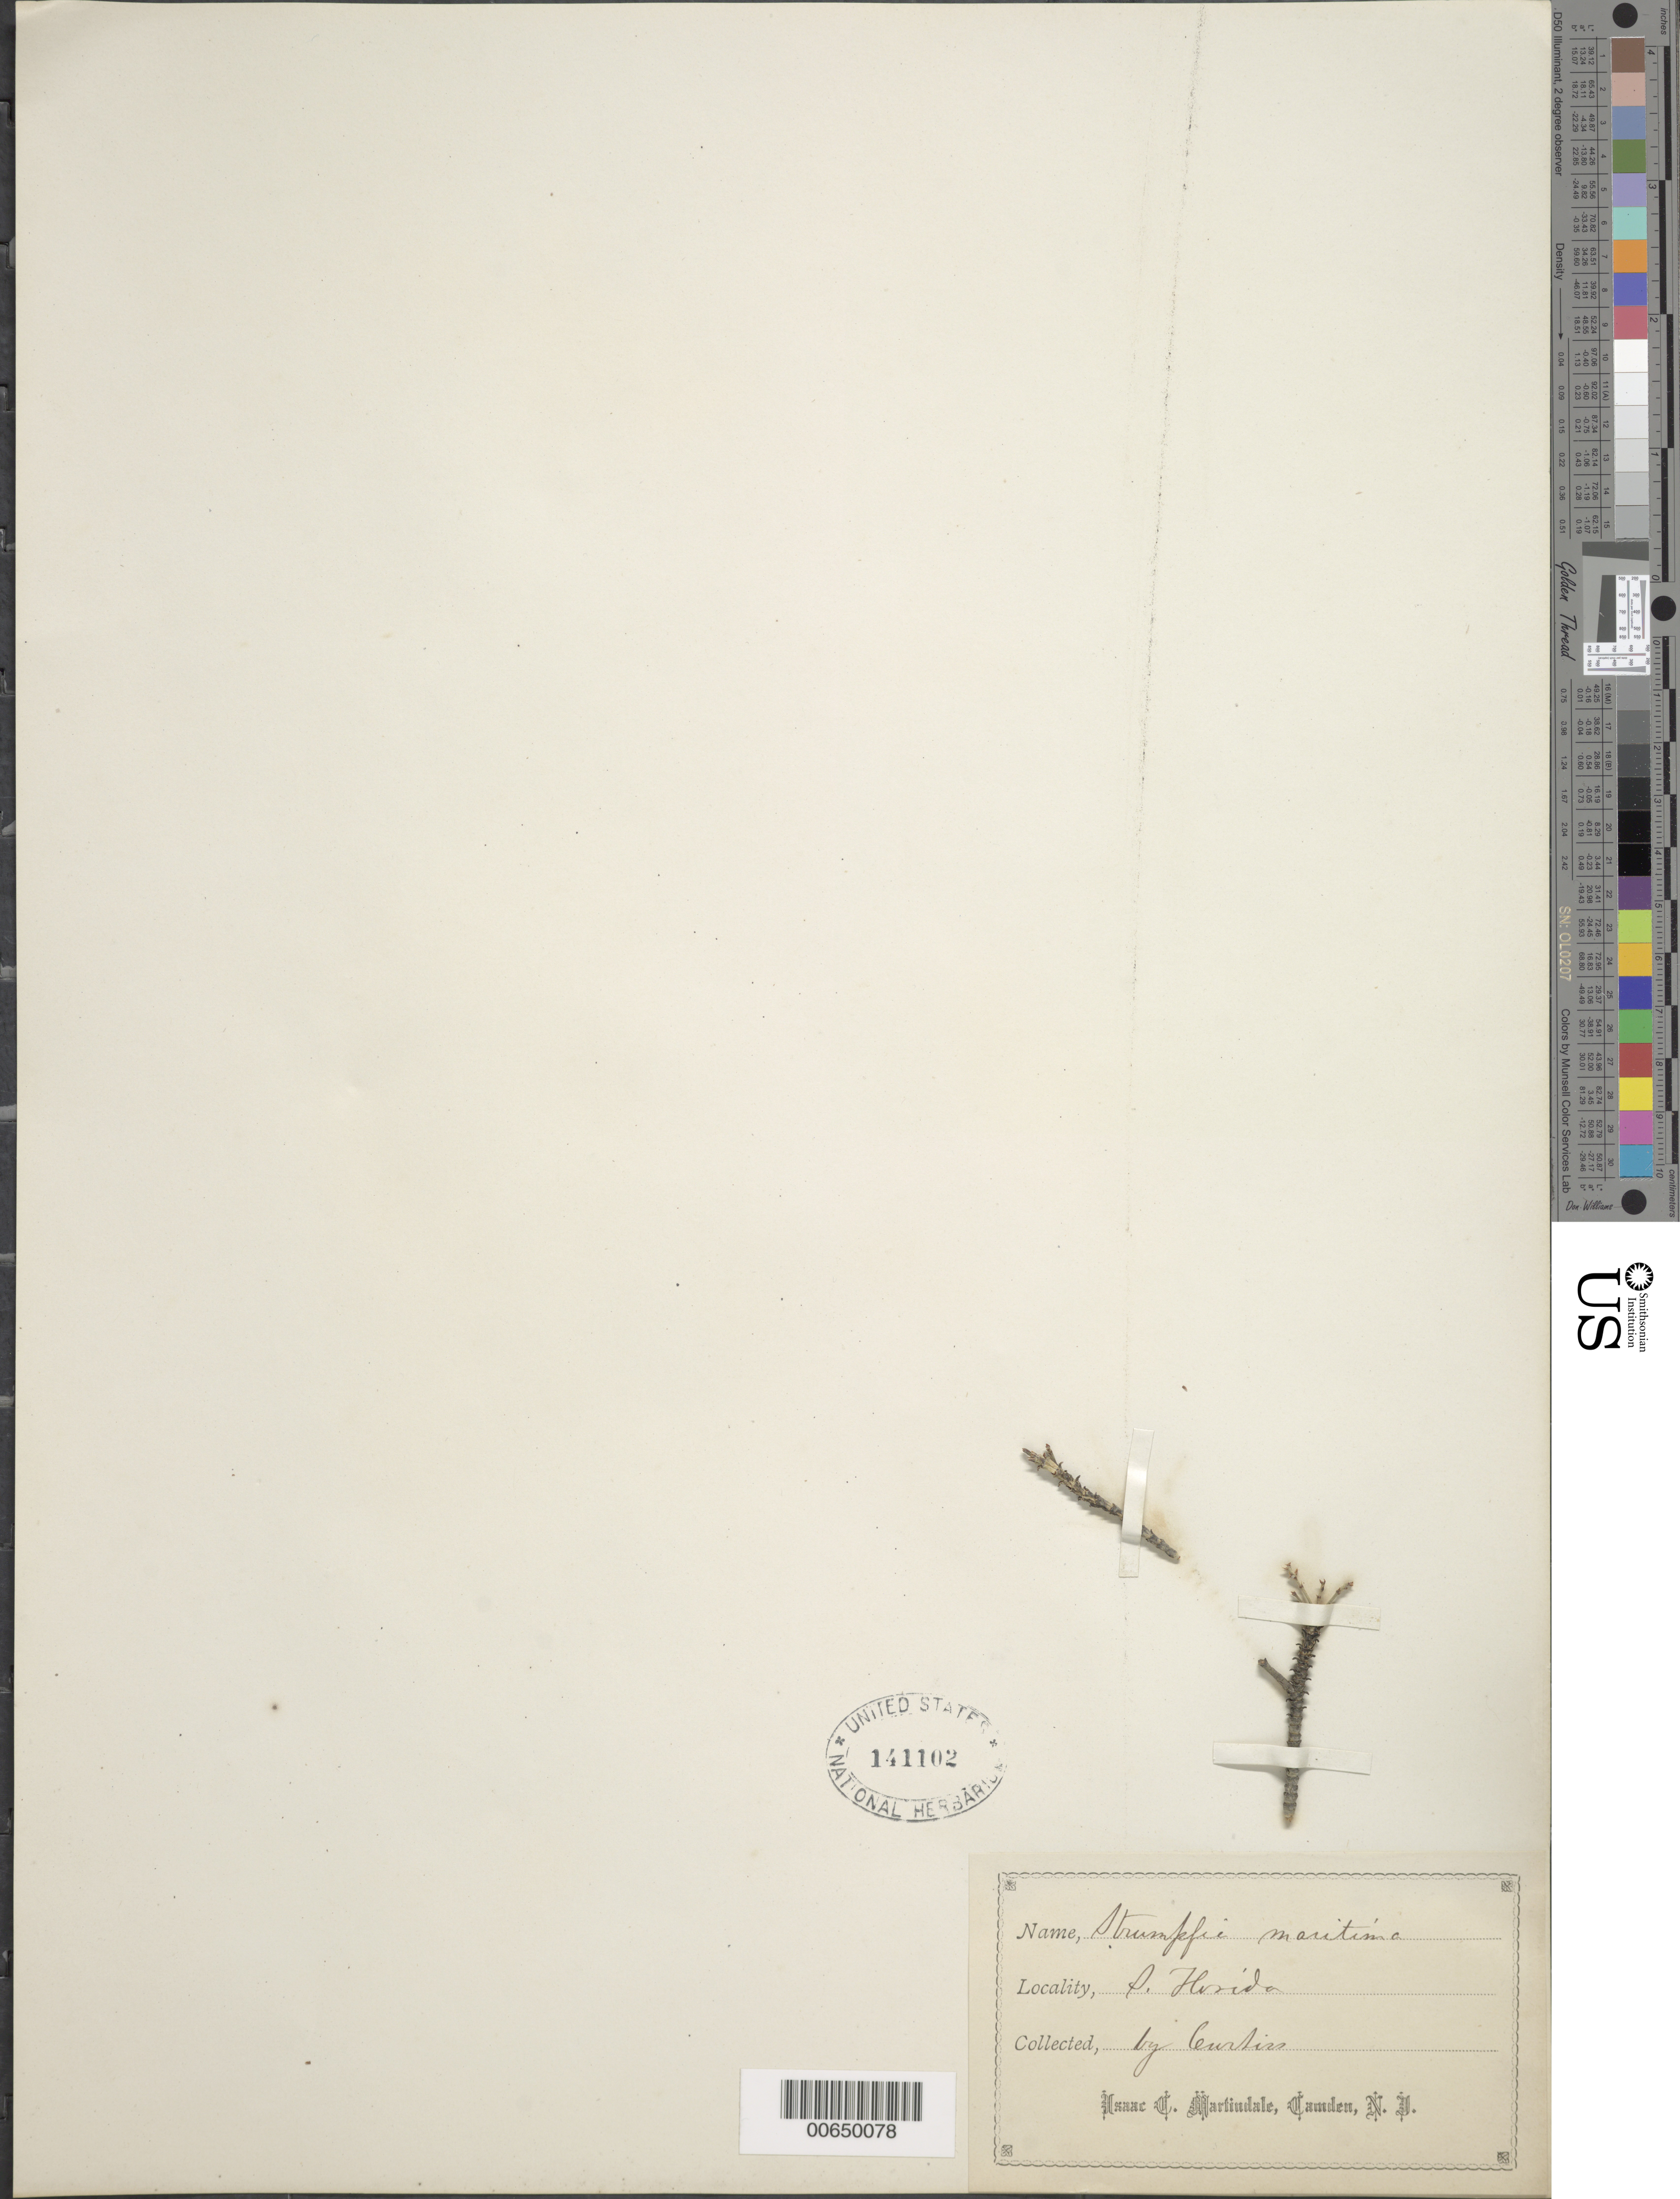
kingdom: Plantae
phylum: Tracheophyta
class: Magnoliopsida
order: Gentianales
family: Rubiaceae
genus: Strumpfia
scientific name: Strumpfia maritima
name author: Jacq.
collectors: A. H. Curtiss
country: United States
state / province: Florida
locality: S. Florida.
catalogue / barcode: US 141102